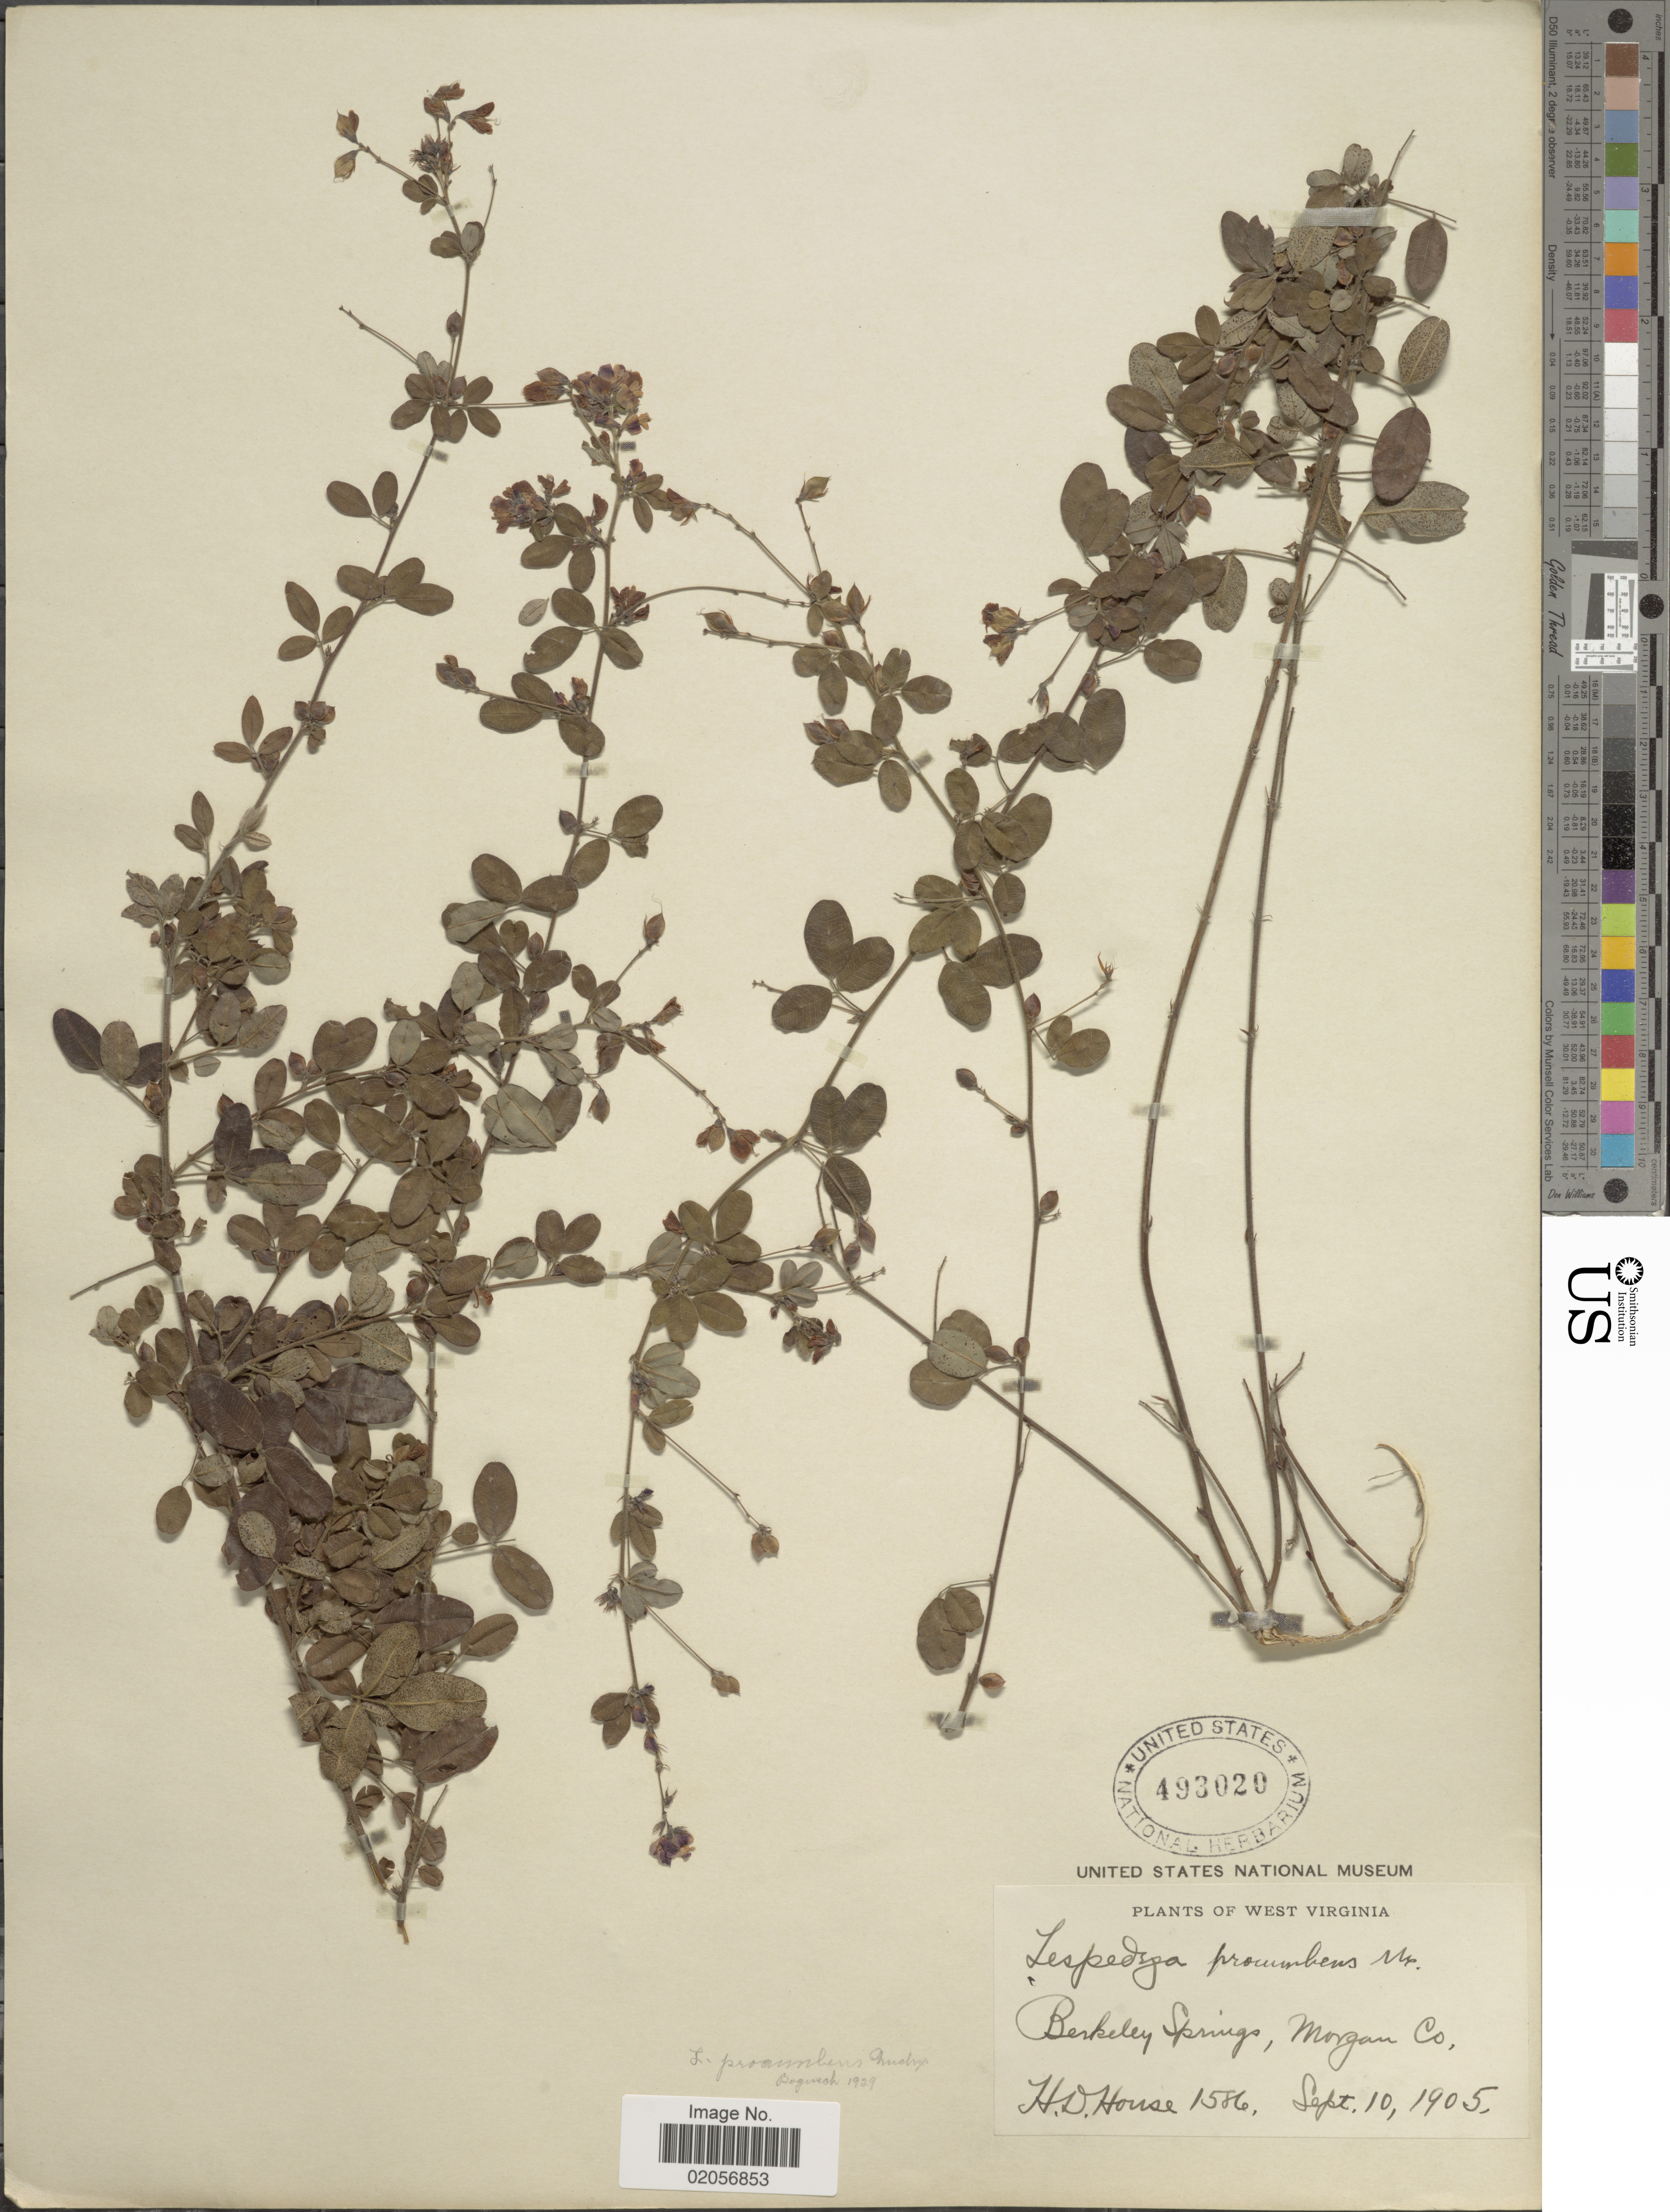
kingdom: Plantae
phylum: Tracheophyta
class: Magnoliopsida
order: Fabales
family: Fabaceae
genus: Lespedeza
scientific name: Lespedeza procumbens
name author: Michx.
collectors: H. D. House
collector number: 1586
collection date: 1905-09-10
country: United States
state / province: West Virginia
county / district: Morgan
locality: Berkelet Springs, Morgan Co.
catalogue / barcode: US 493020